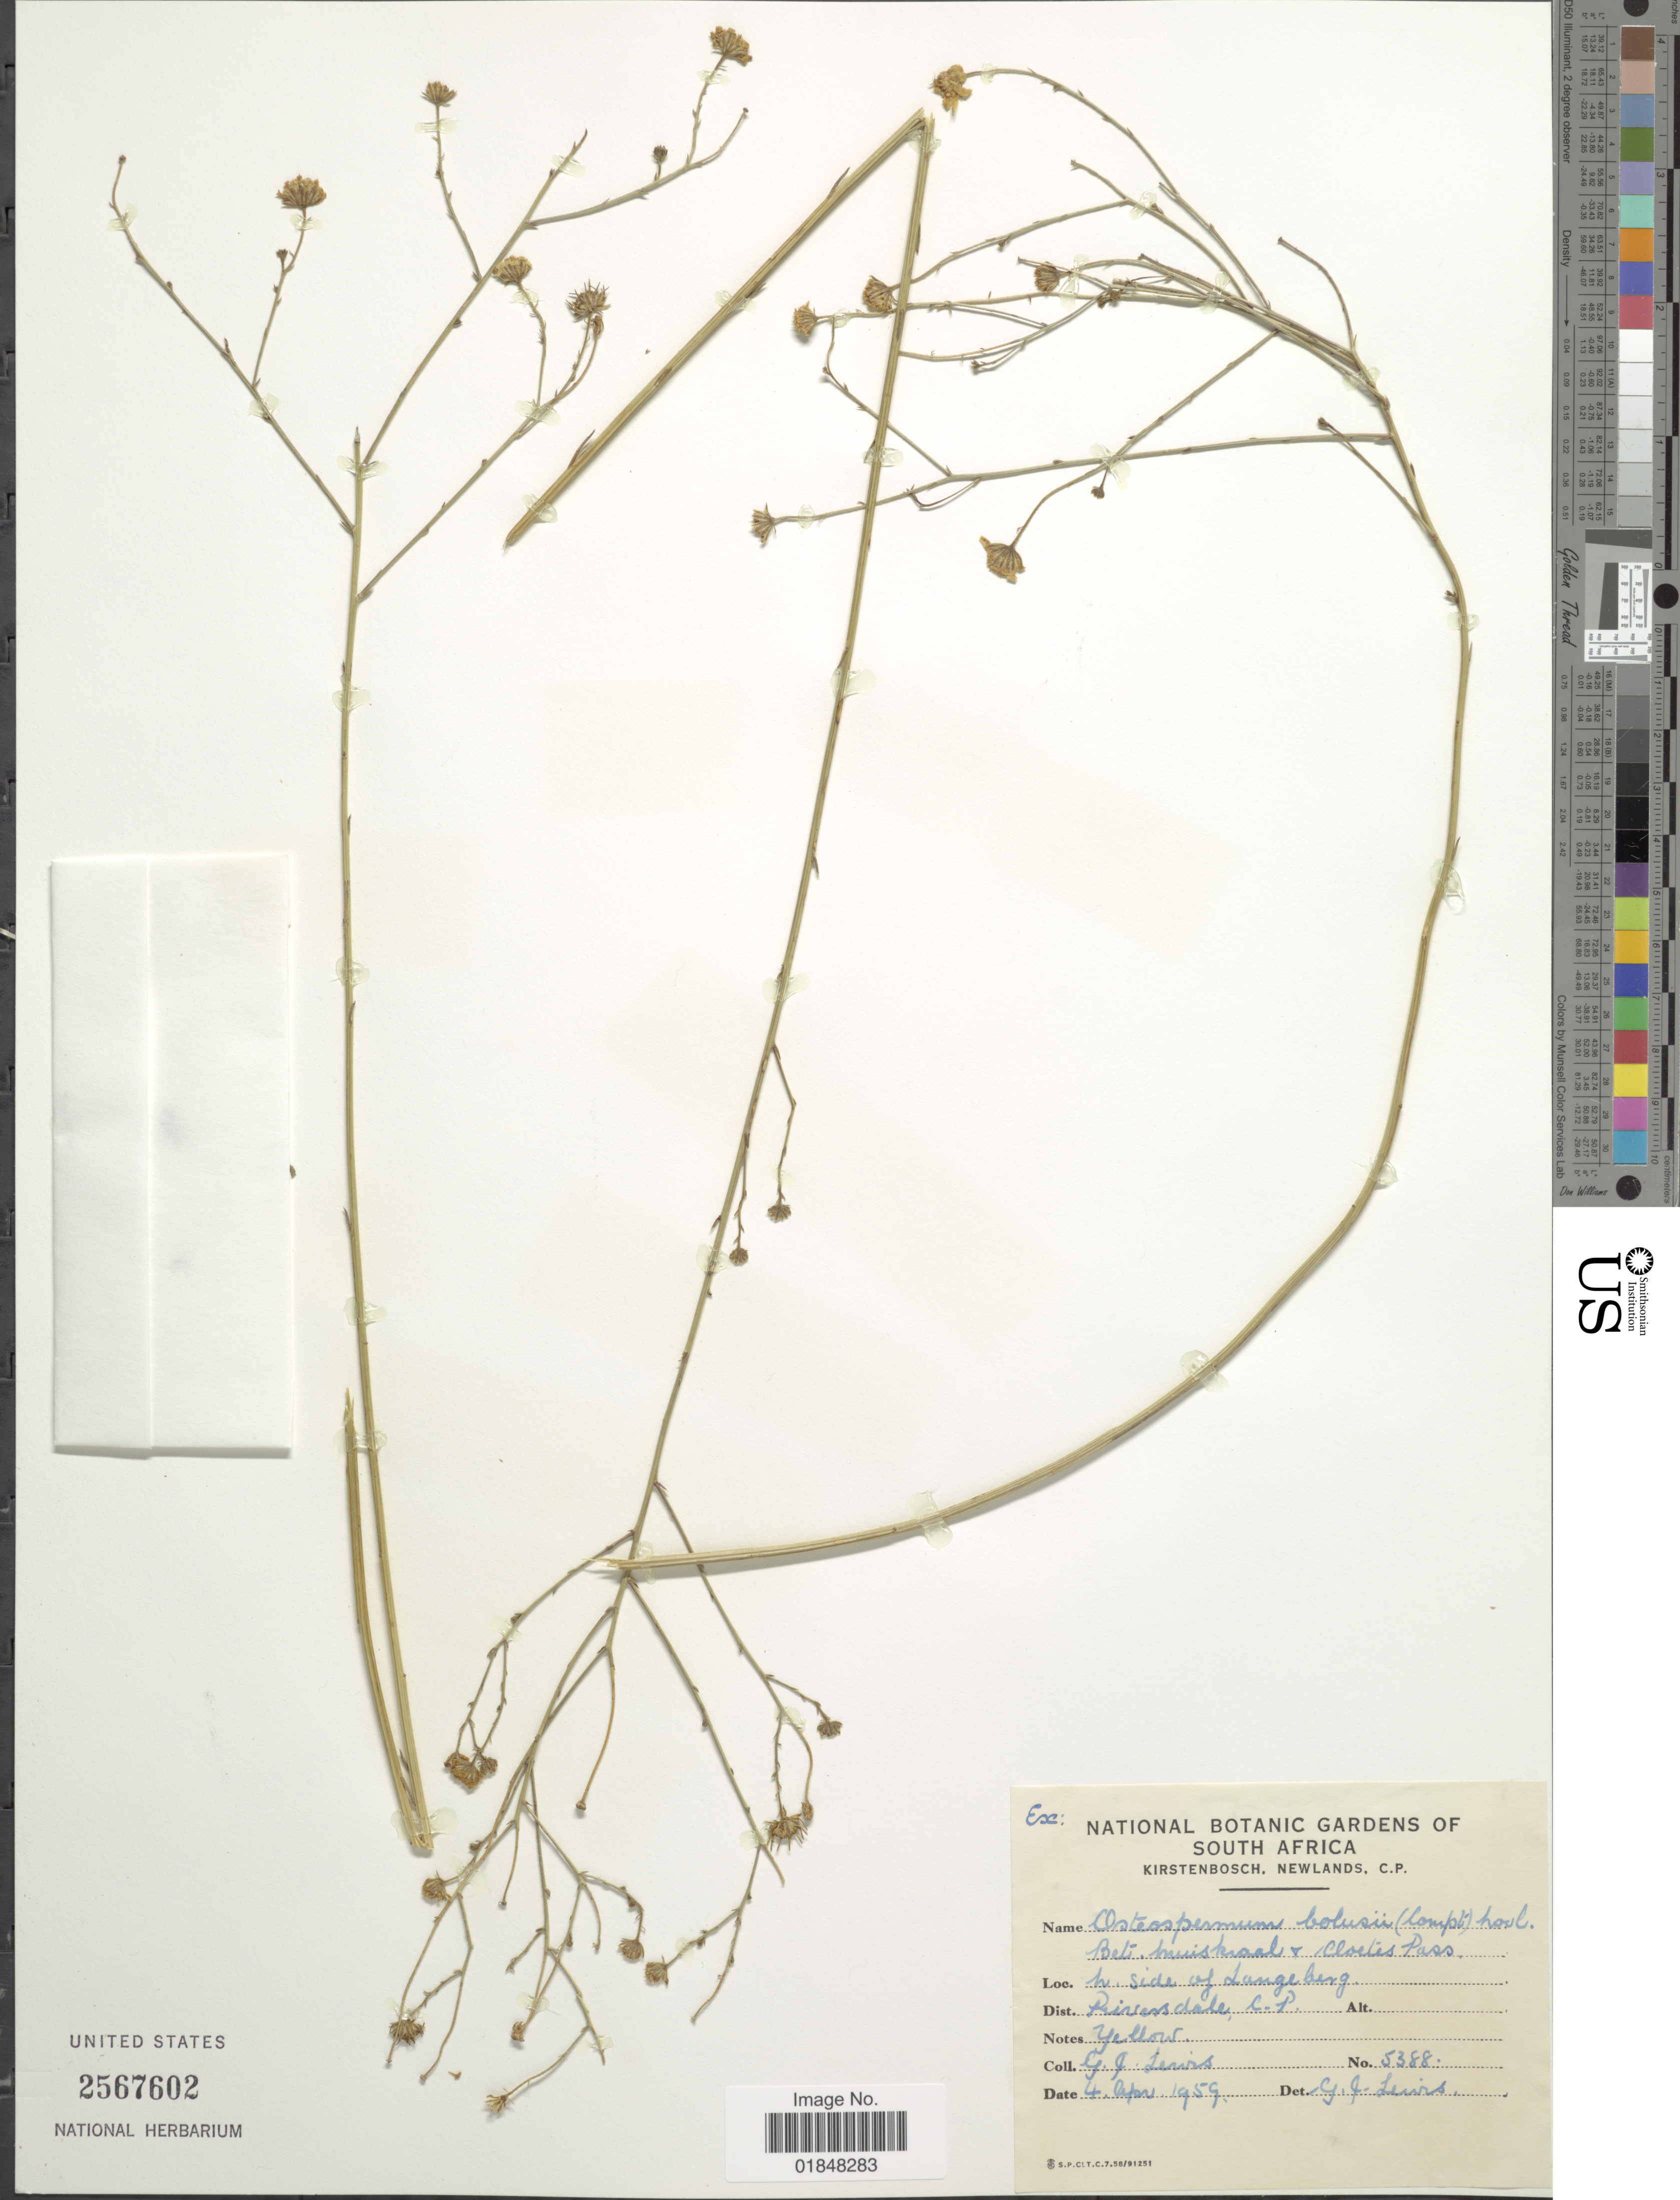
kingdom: Plantae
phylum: Tracheophyta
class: Magnoliopsida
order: Asterales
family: Asteraceae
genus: Osteospermum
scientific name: Osteospermum bolusii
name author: (Compton) Norl.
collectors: G. P. Lewis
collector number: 5388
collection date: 1959-04-04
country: South Africa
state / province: Western Cape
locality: W. side of Langeberg, Dist. Princessdale, C.P.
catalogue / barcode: US 2567602